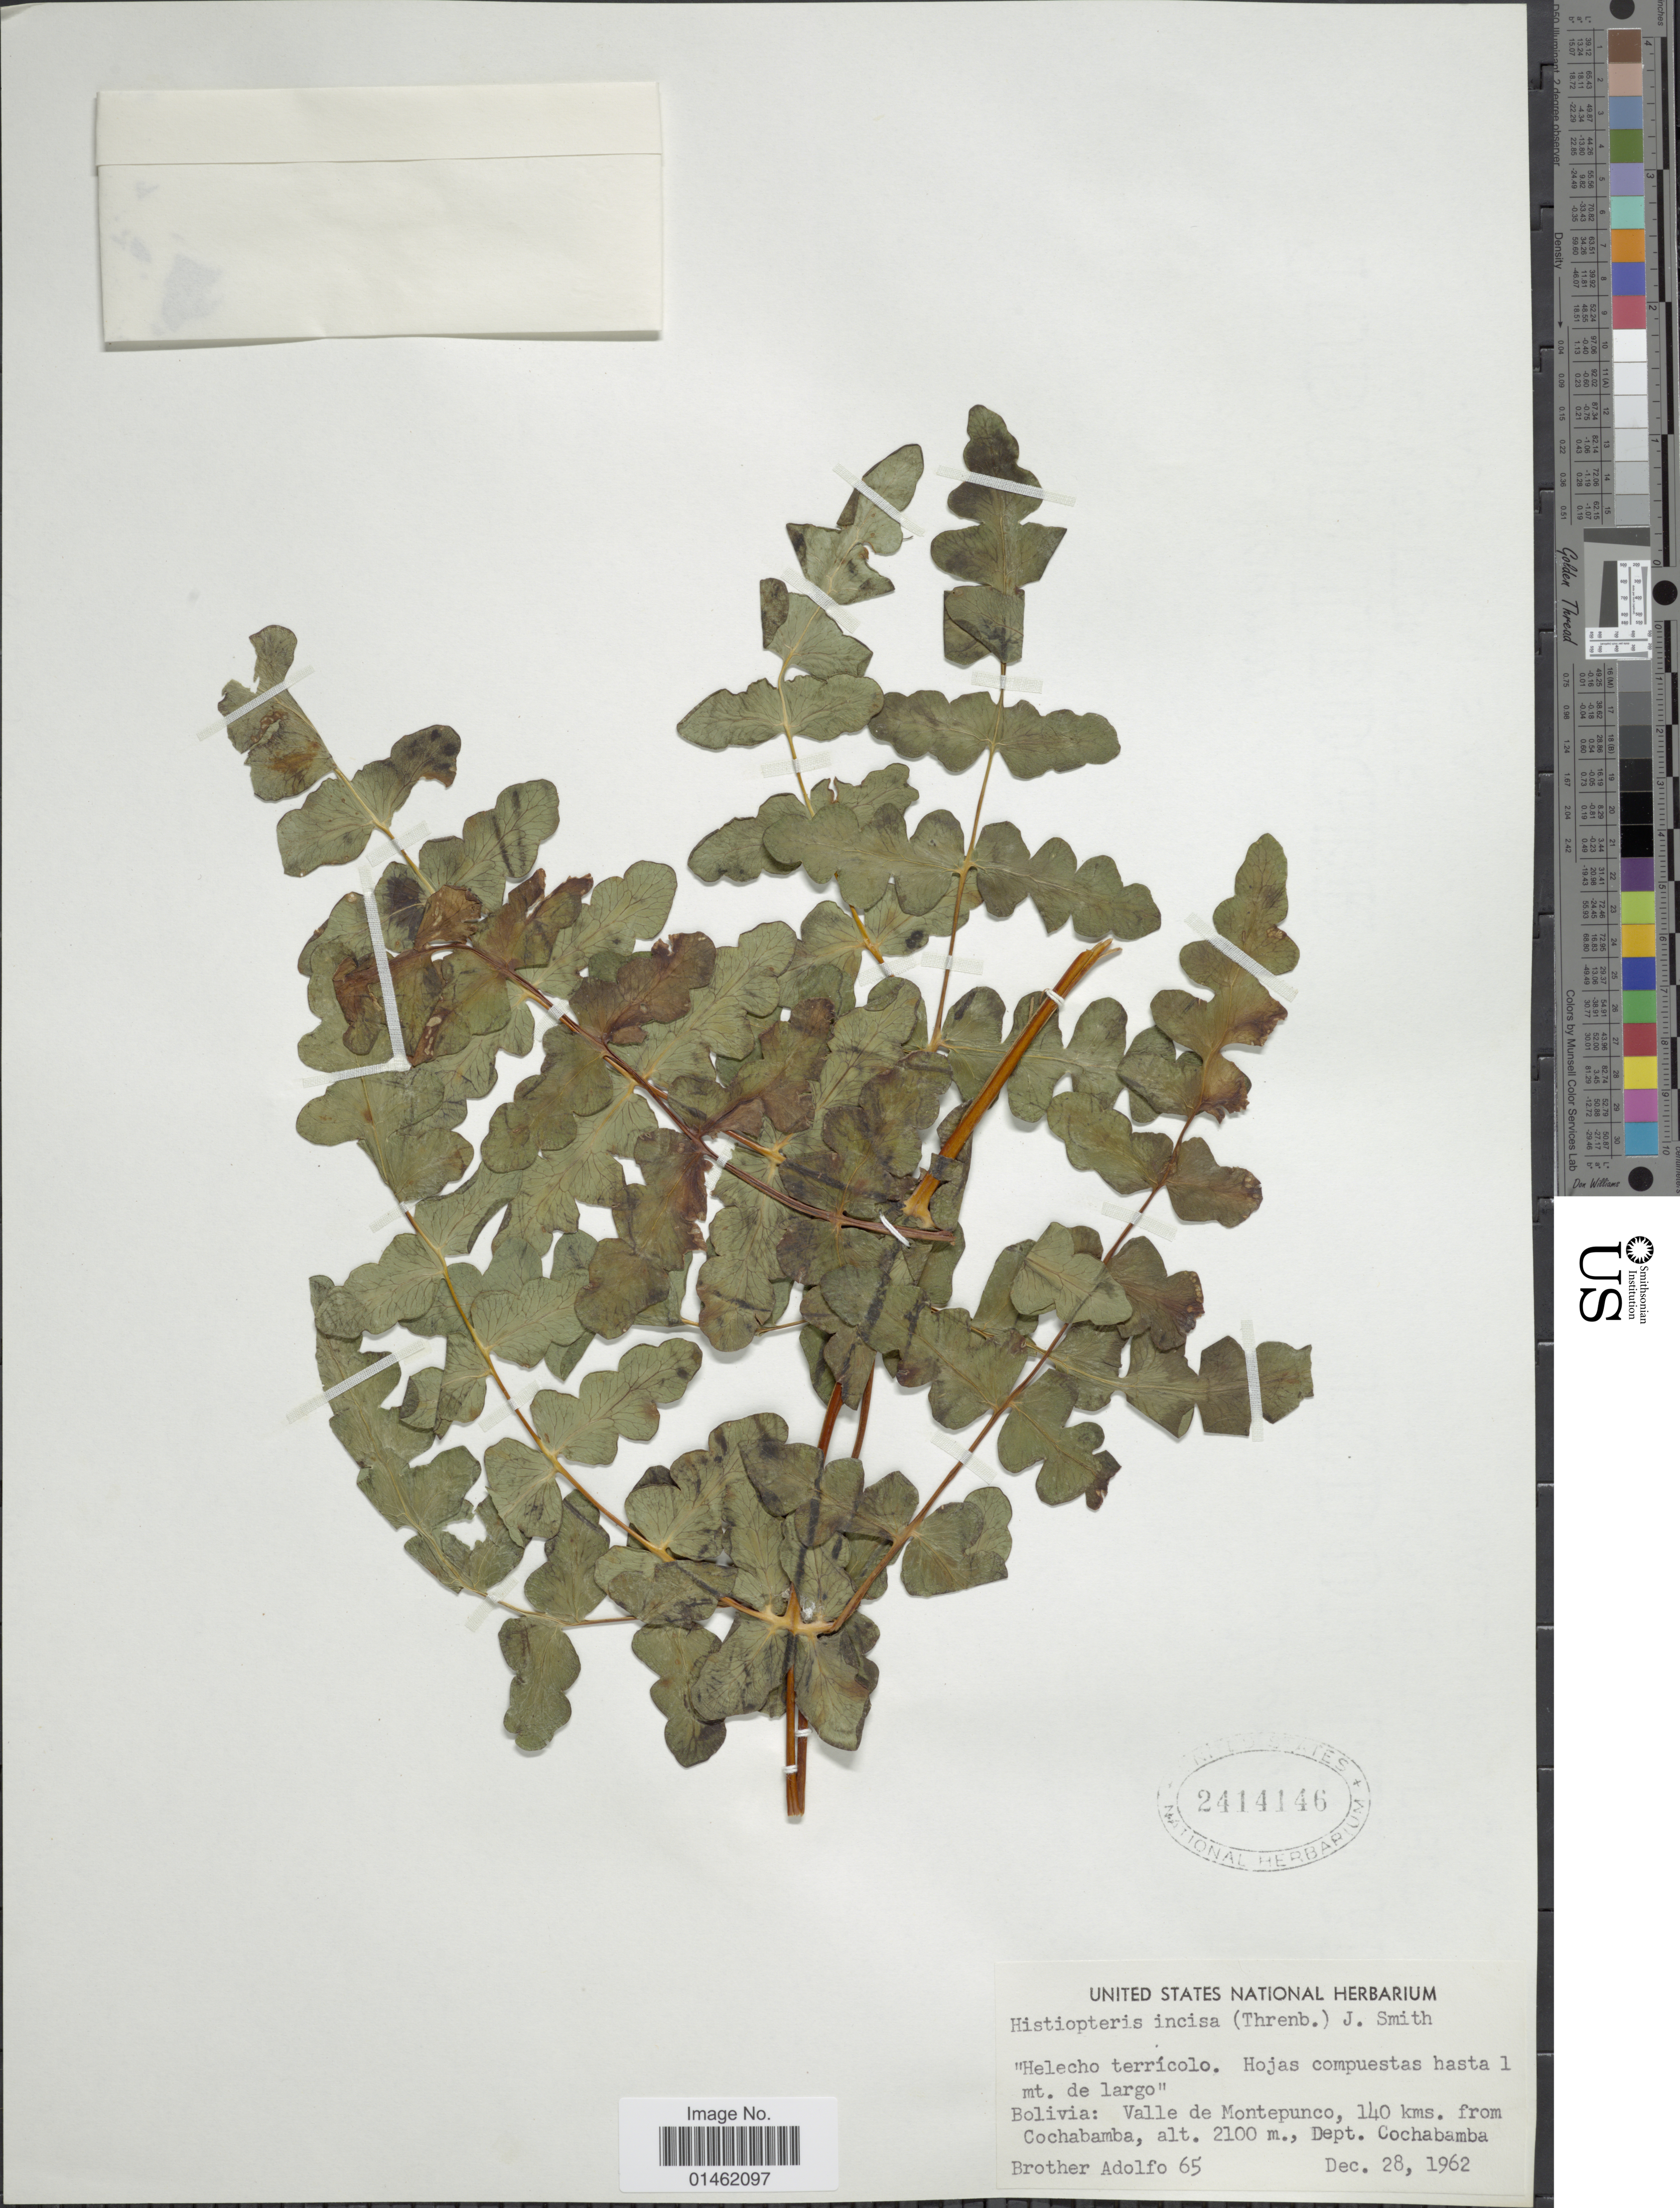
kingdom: Plantae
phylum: Tracheophyta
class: Polypodiopsida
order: Polypodiales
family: Dennstaedtiaceae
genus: Histiopteris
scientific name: Histiopteris incisa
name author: (Thunb.) J. Sm.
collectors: Bro. Adolfo M.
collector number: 65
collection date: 1962-12-28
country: Bolivia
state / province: Cochabamba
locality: Bolivia: valle de Montepunco, 140kms. from Cochabamba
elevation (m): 2100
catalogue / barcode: US 2414146